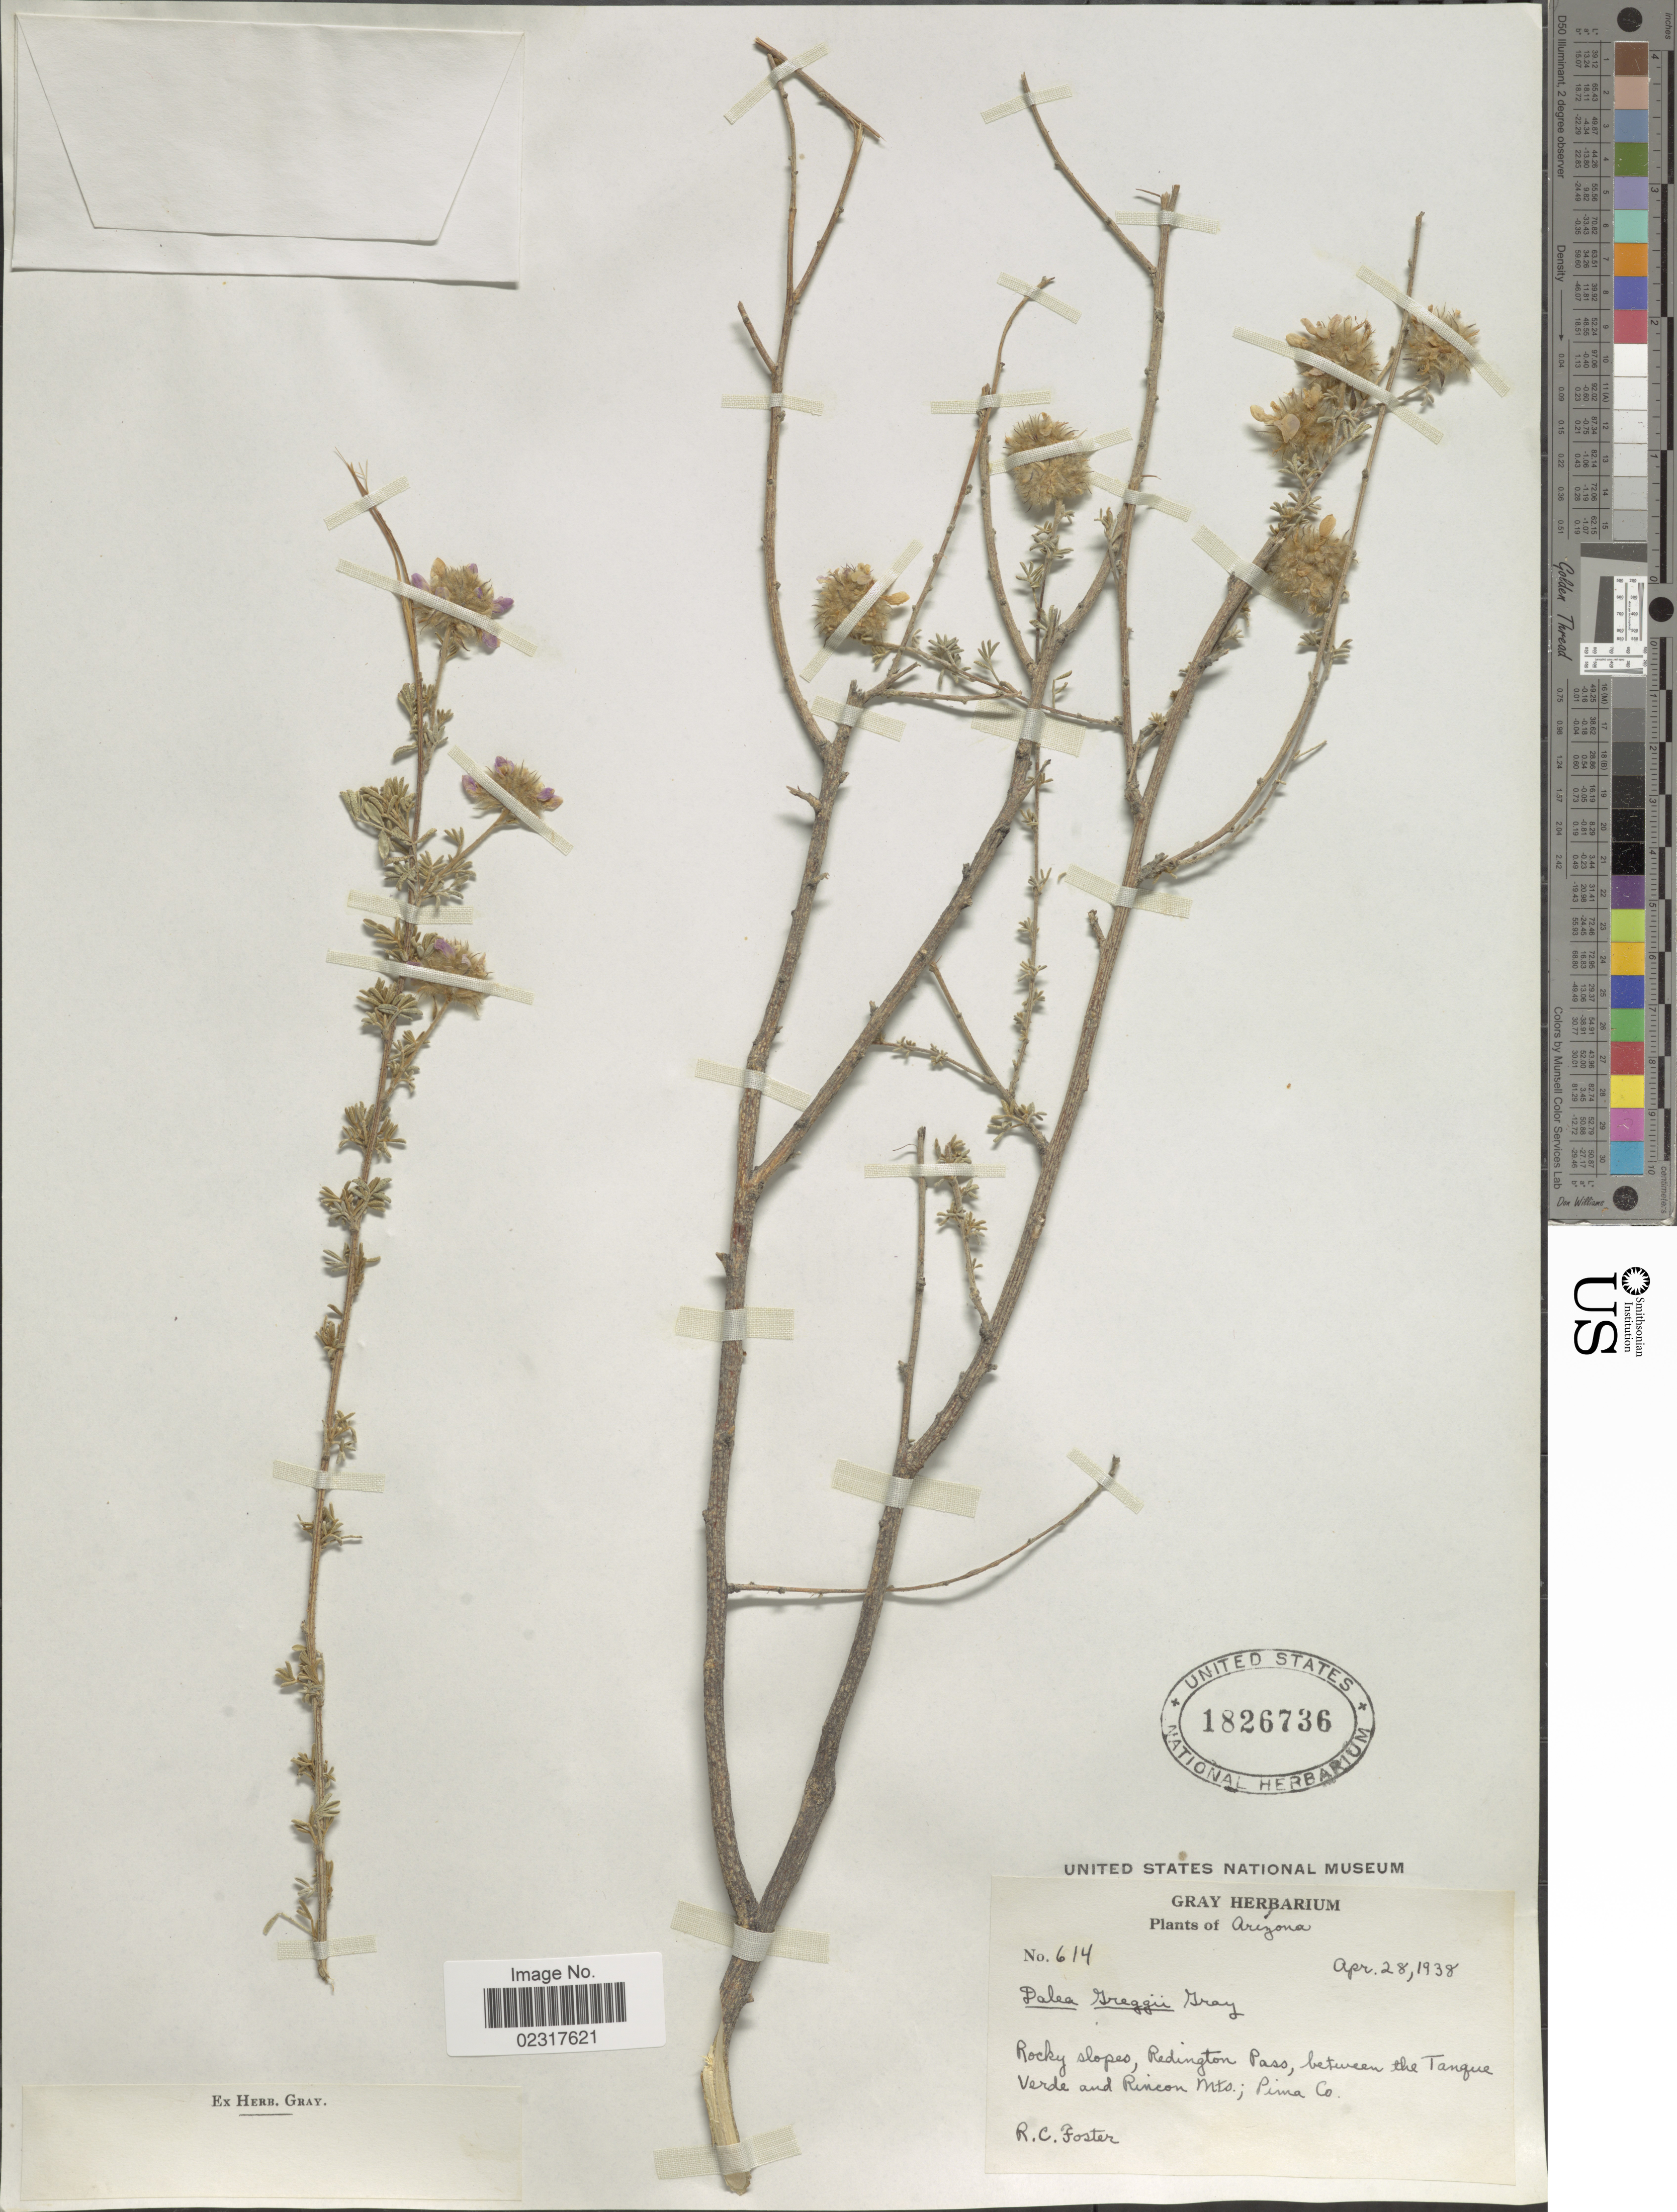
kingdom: Plantae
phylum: Tracheophyta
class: Magnoliopsida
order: Fabales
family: Fabaceae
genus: Dalea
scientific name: Dalea greggii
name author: A. Gray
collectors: R. C. Foster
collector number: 614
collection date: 1938-04-28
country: United States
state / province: Arizona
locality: Redington Pass, between the Tanque Verde and Rincon Mts., Pima Co.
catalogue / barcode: US 1826736